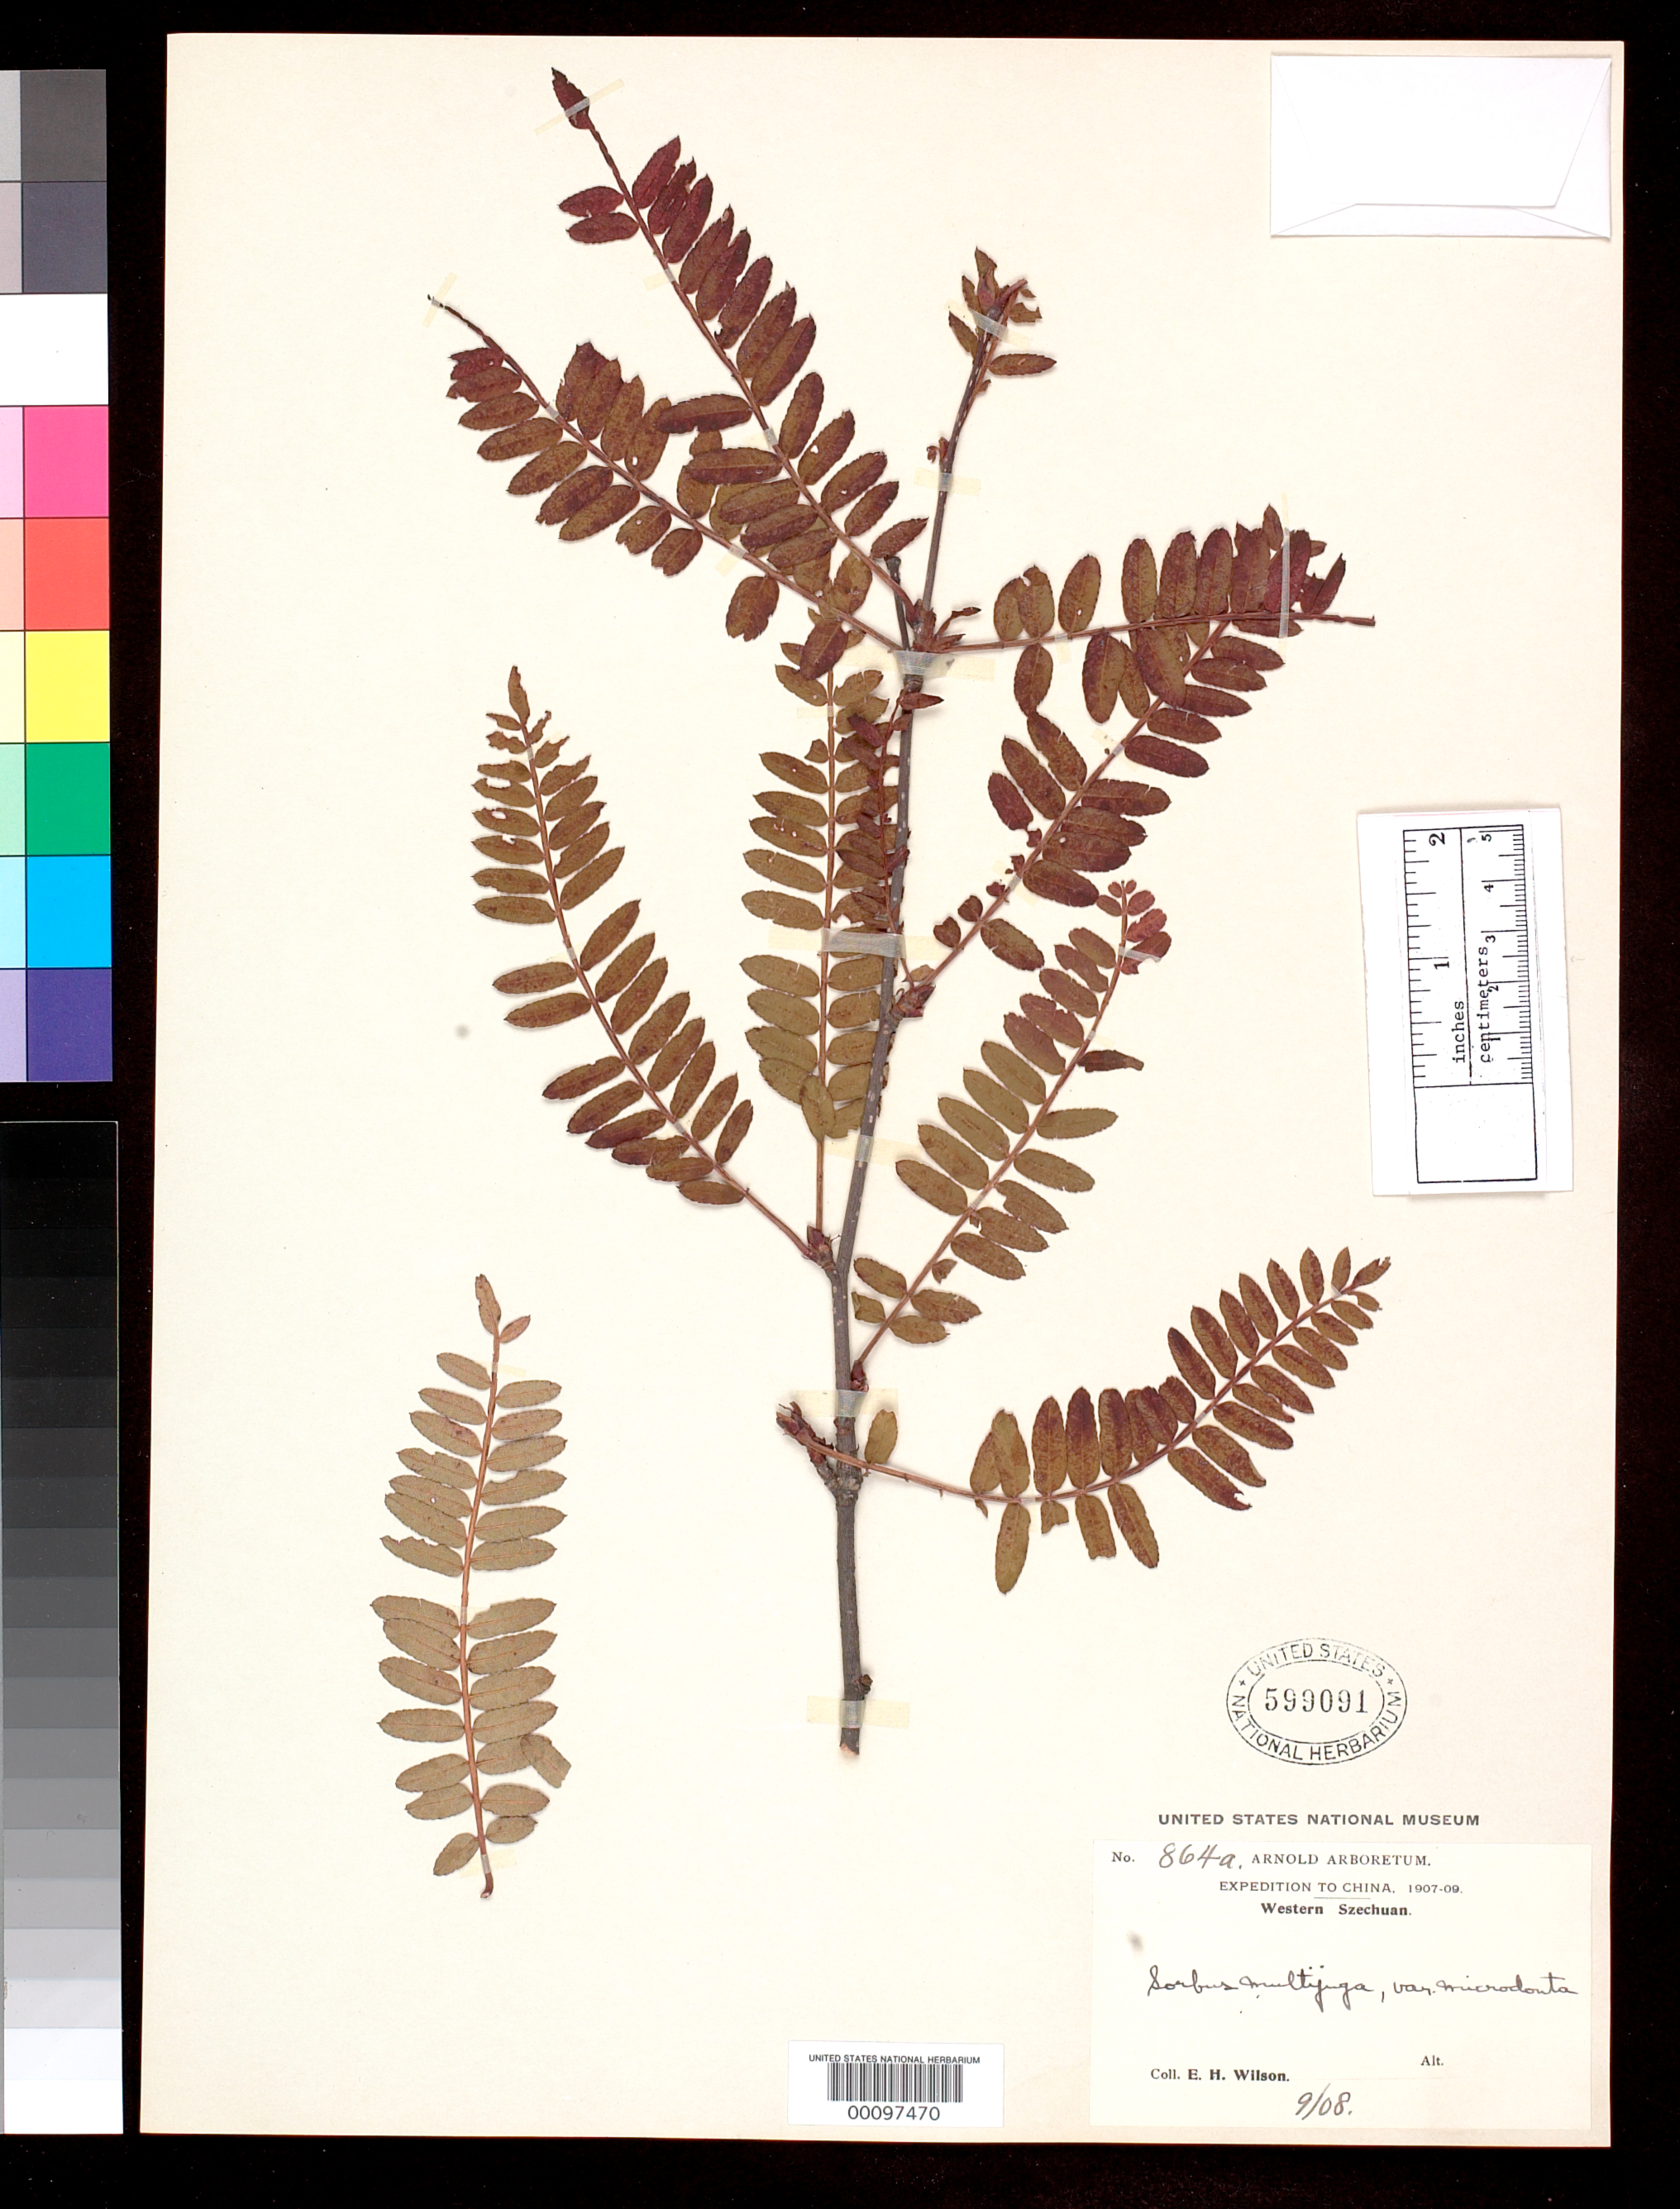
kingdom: Plantae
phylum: Tracheophyta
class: Magnoliopsida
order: Rosales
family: Rosaceae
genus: Sorbus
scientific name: Sorbus multijuga var. microdonta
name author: Koehne in Sarg.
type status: Isosyntype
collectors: E. H. Wilson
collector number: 864 a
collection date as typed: Sep 1908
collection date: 1908-09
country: China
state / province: Sichuan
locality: West and near Wen-ch'uan Hsien.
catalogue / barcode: US 599091